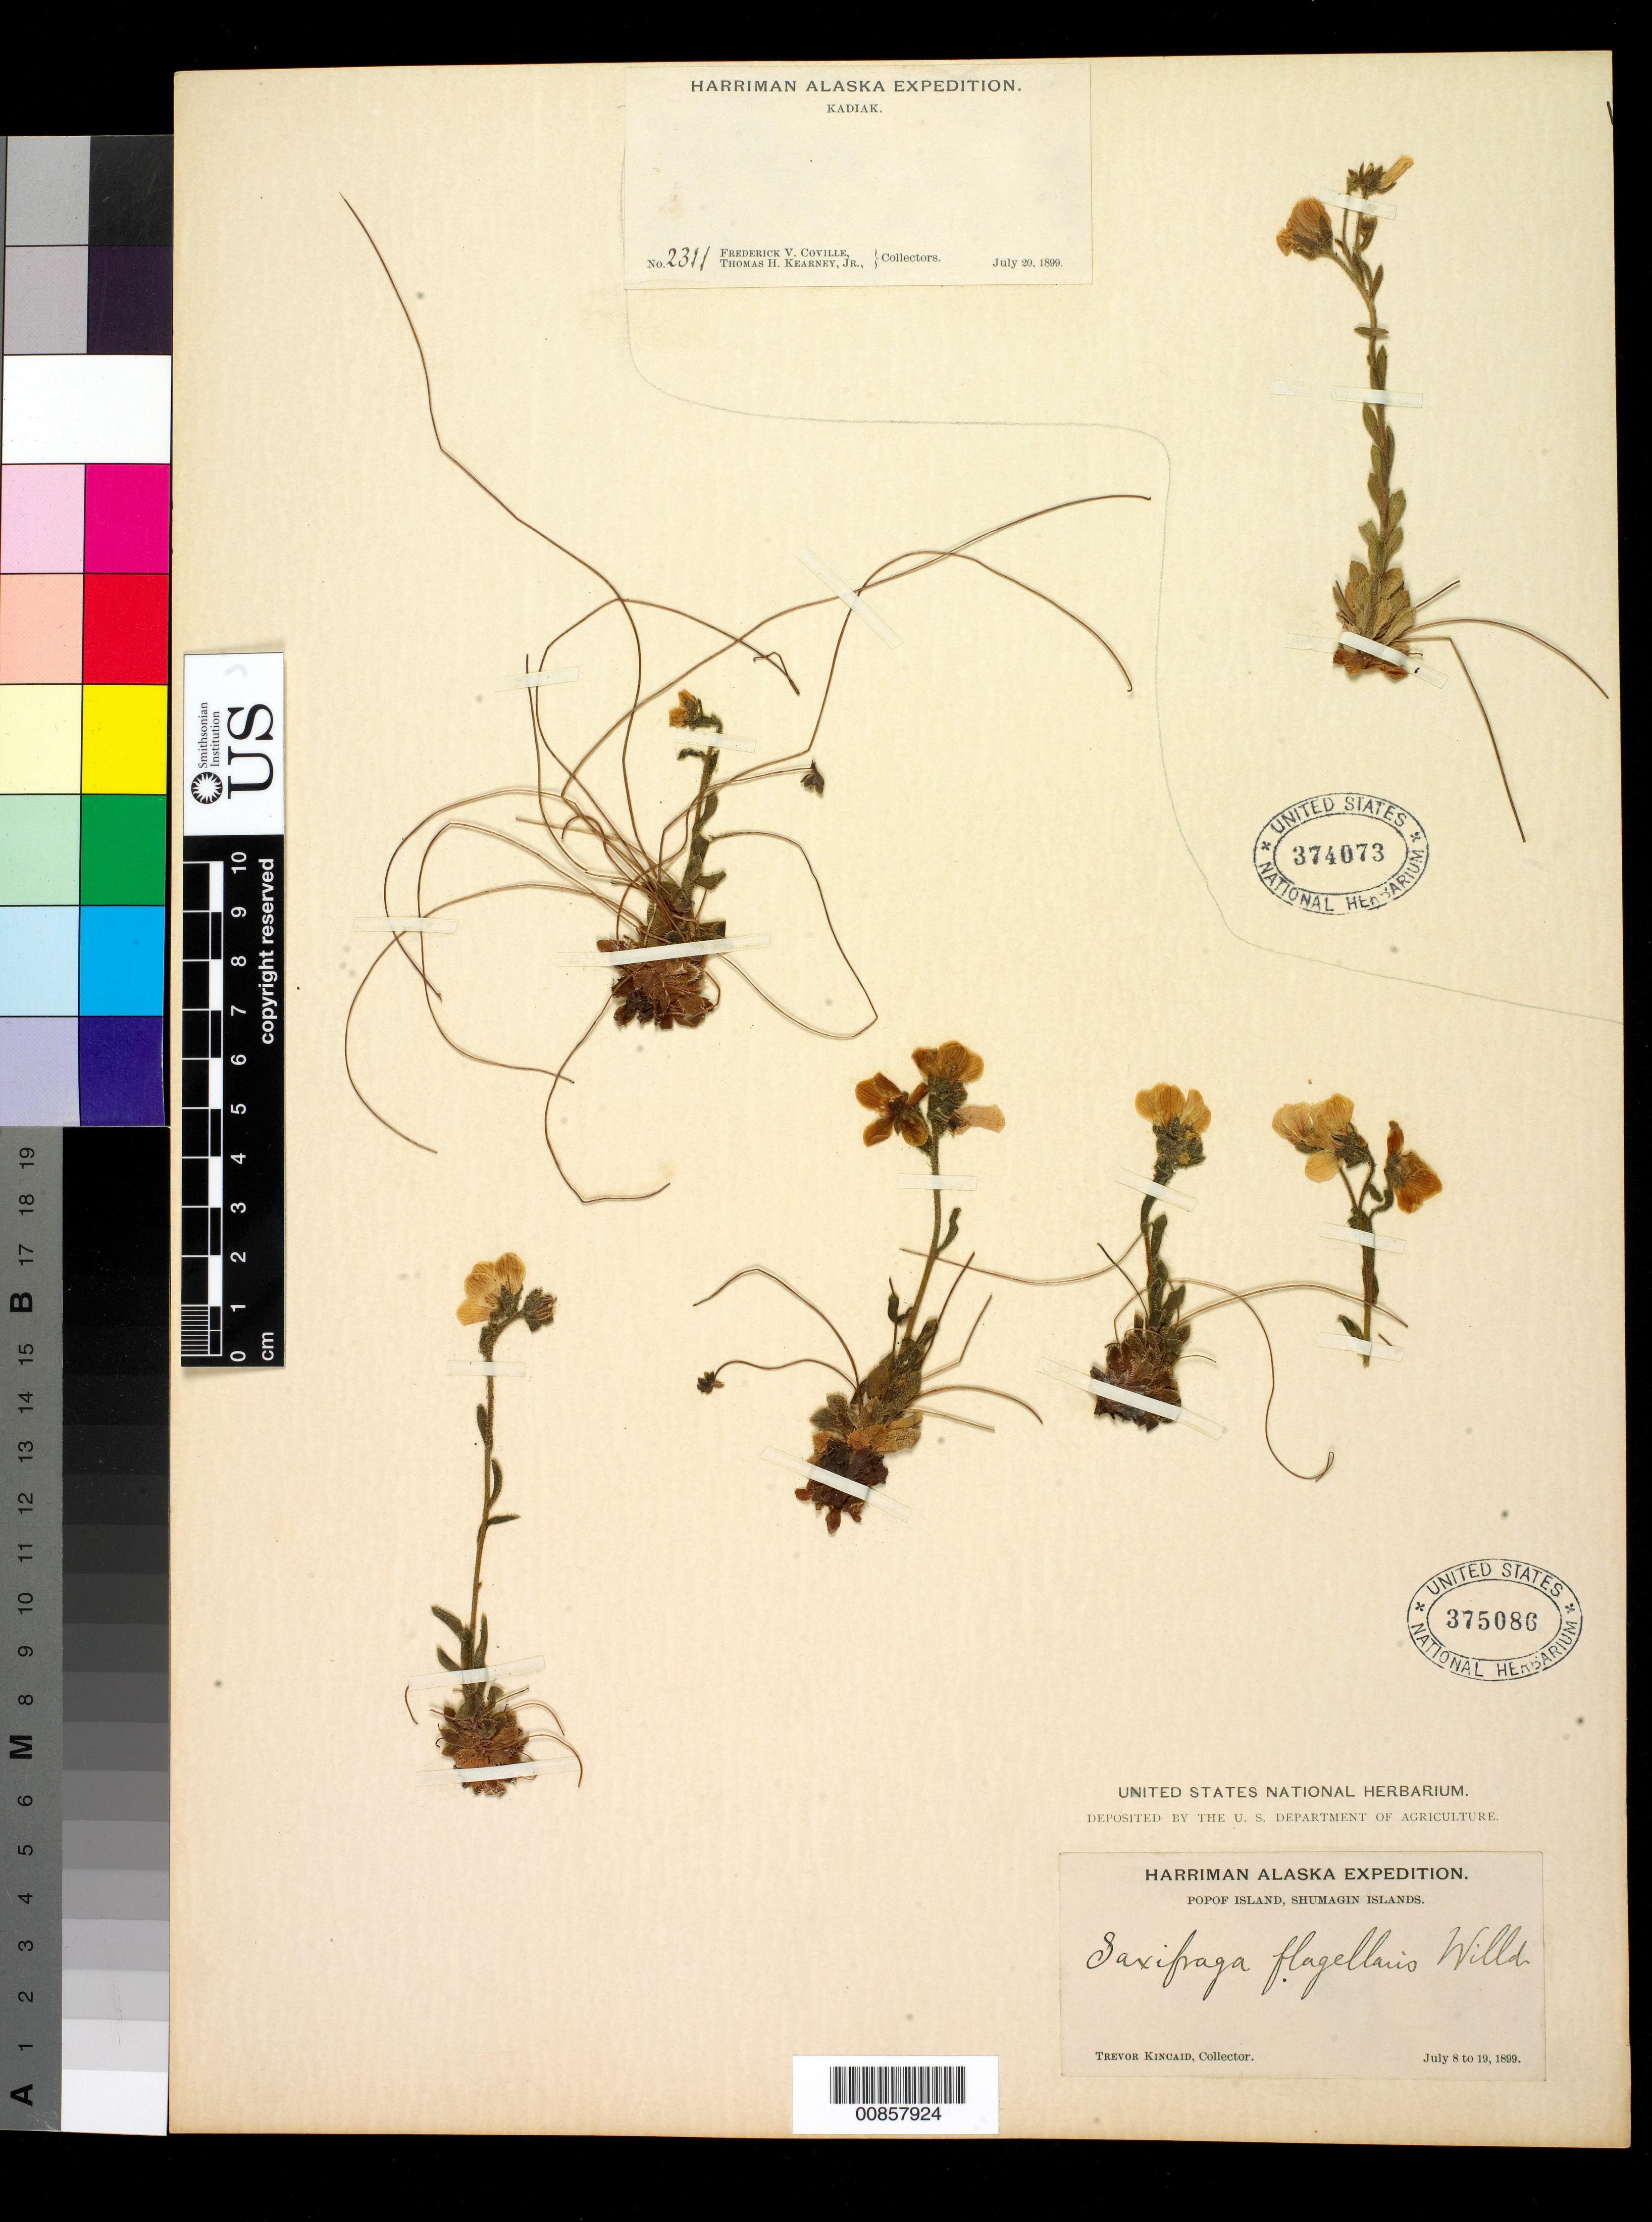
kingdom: Plantae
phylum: Tracheophyta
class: Magnoliopsida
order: Saxifragales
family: Saxifragaceae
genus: Saxifraga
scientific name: Saxifraga flagellaris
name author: Willd. ex Sternb.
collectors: T. C. Kincaid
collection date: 1899-07-08/1899-07-19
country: United States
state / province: Alaska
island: Popof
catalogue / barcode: US 375086